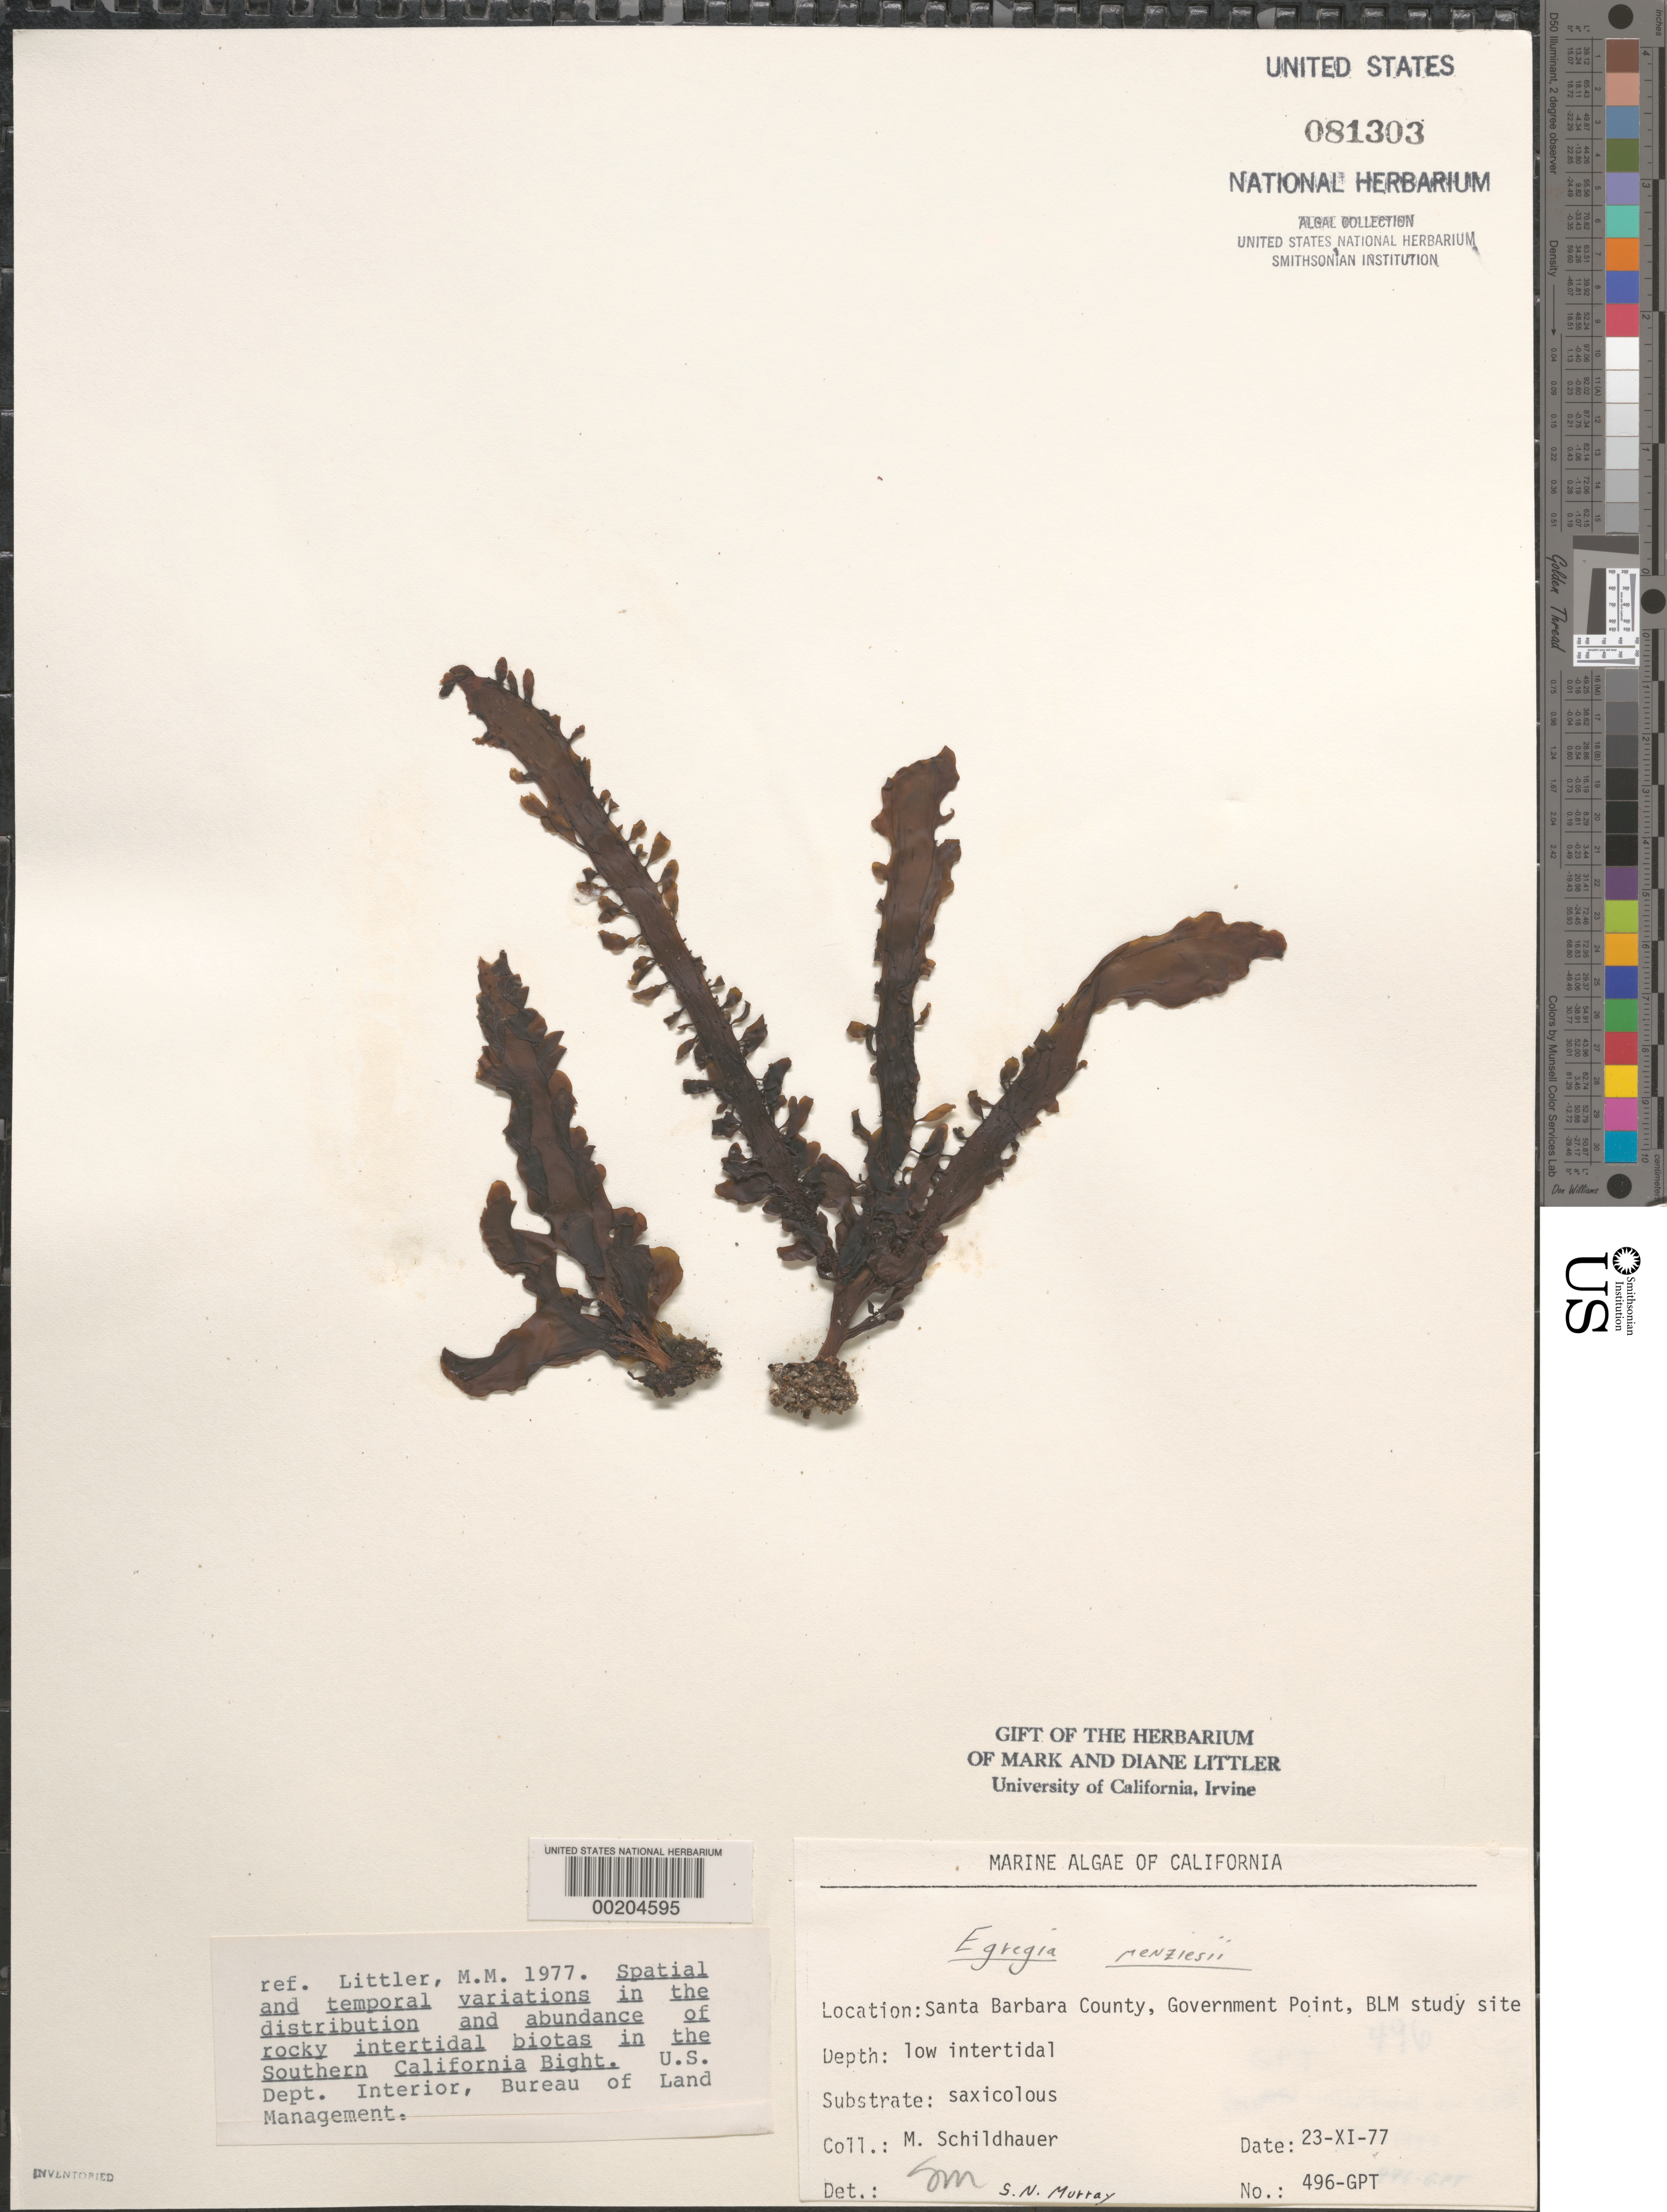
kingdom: Chromista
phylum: Ochrophyta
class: Phaeophyceae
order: Laminariales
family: Lessoniaceae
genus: Egregia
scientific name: Egregia menziesii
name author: (Turner) Aresch.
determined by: Murray, S. N.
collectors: M. Schildhauer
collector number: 496-gpt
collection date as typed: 23 Nov 1977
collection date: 1977-11-23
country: United States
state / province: California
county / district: Santa Barbara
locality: Government Point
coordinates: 34 26'31"N, 120 24'06"W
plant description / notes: BLM-SOCALBIGHT Rocky Intertidal Survey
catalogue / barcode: US 81303